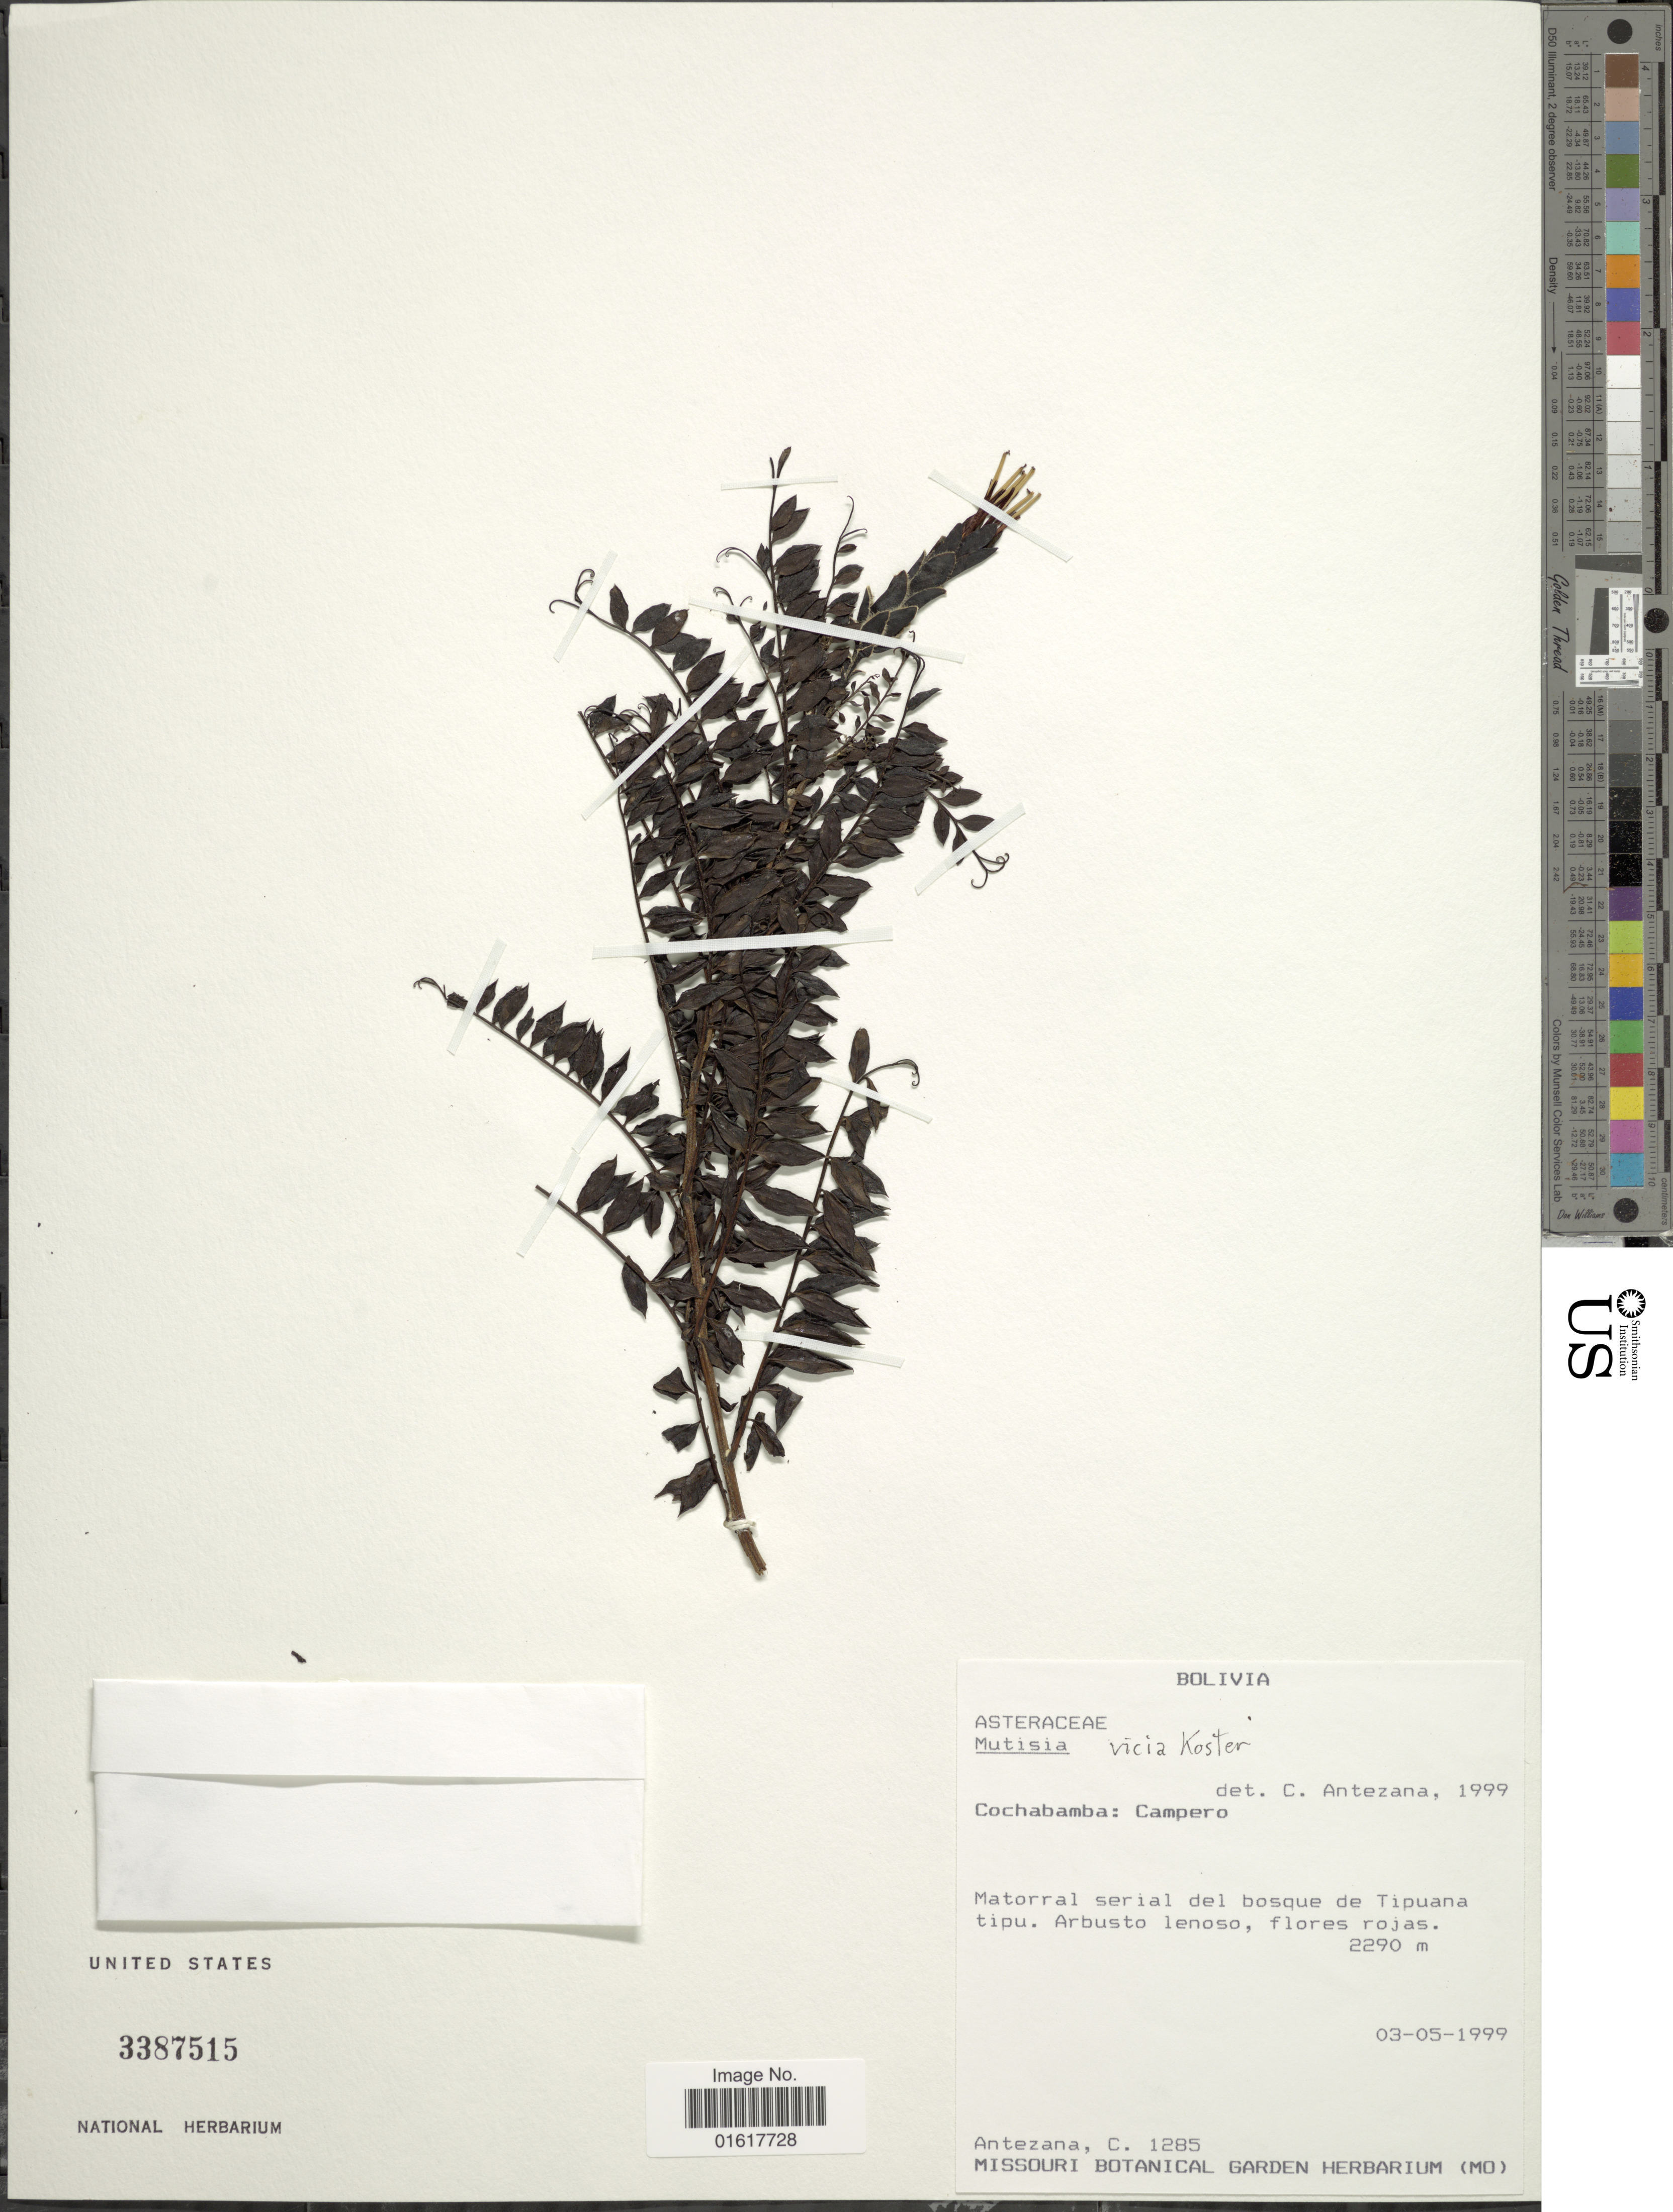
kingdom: Plantae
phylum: Tracheophyta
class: Magnoliopsida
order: Asterales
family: Asteraceae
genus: Mutisia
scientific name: Mutisia vicia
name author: J. Kost.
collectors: C. Antezana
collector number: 1285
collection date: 1999-05-03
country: Bolivia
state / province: Cochabamba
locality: Campero. Matorral serial del bosque de Tipuana tipu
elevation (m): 2290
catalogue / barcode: US 3387515